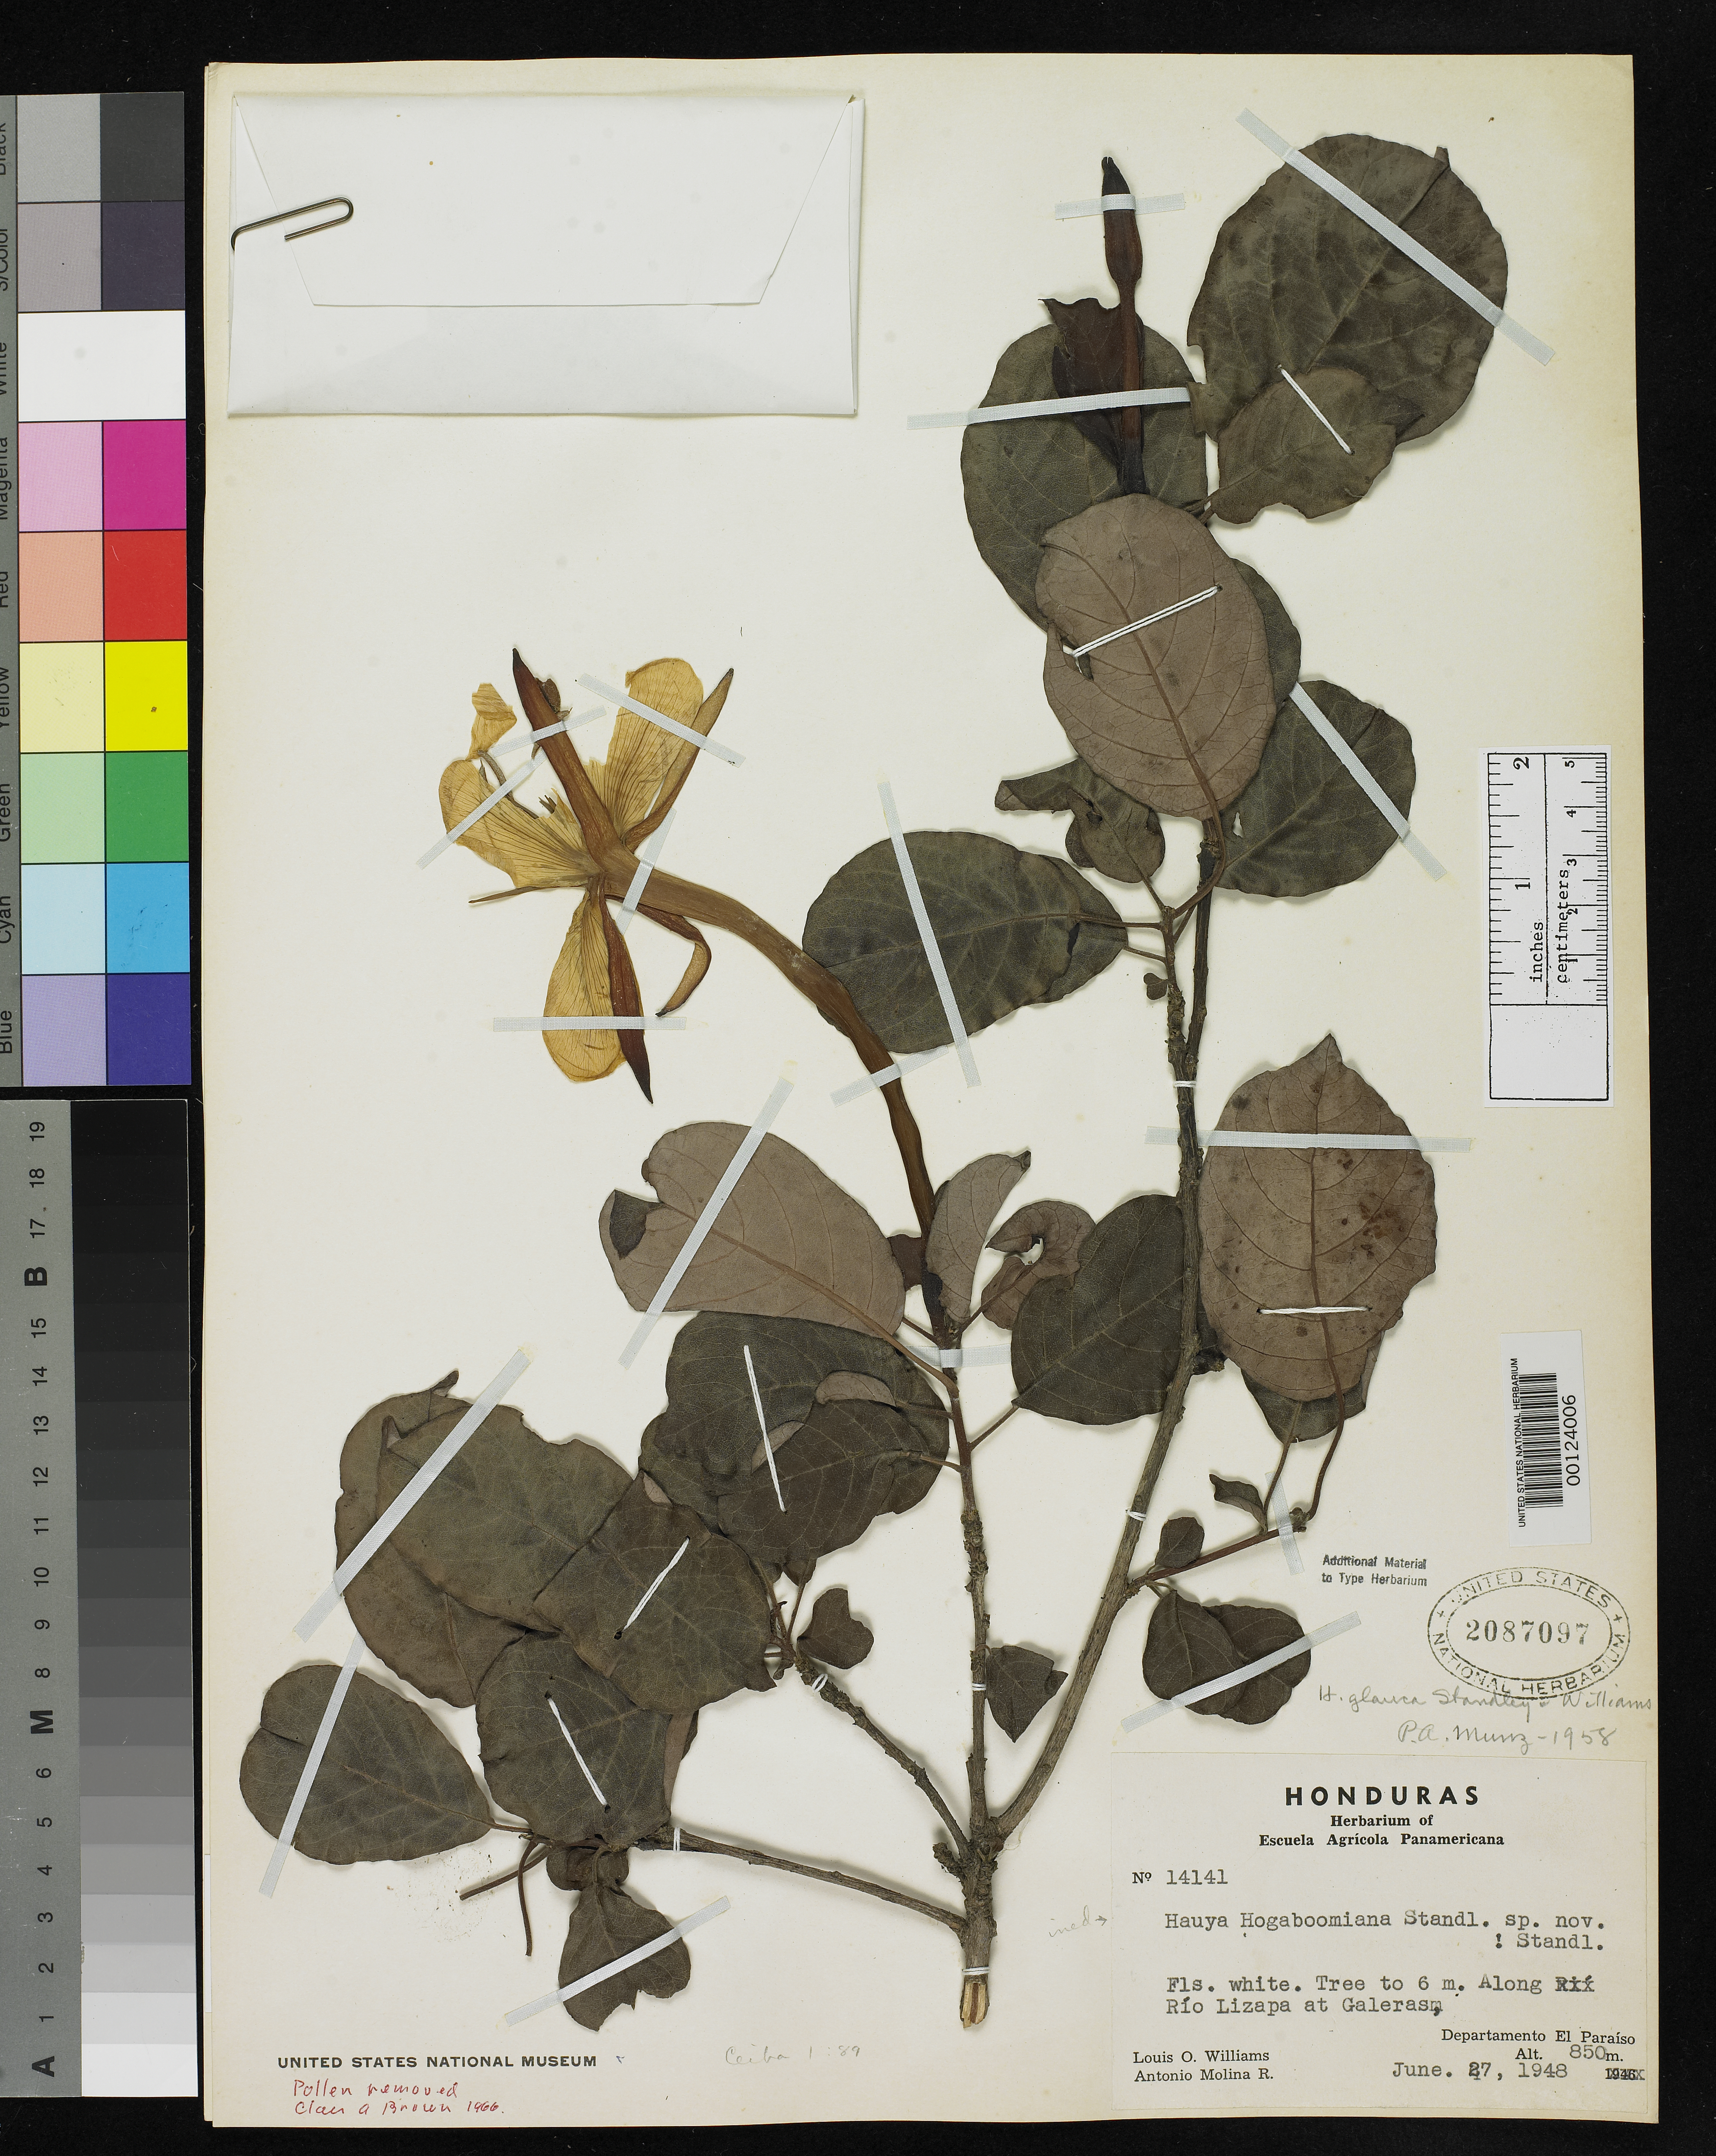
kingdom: Plantae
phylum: Tracheophyta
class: Magnoliopsida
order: Myrtales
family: Onagraceae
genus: Hauya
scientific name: Hauya glauca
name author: Standl. & L.O. Williams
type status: Isotype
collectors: L. O. Williams & A. Molina R.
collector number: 14141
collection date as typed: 27 Jun 1948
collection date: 1948-06-27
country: Honduras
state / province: El Paraíso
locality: Along Rio Lizapa at Galeras.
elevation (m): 850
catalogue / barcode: US 2087097